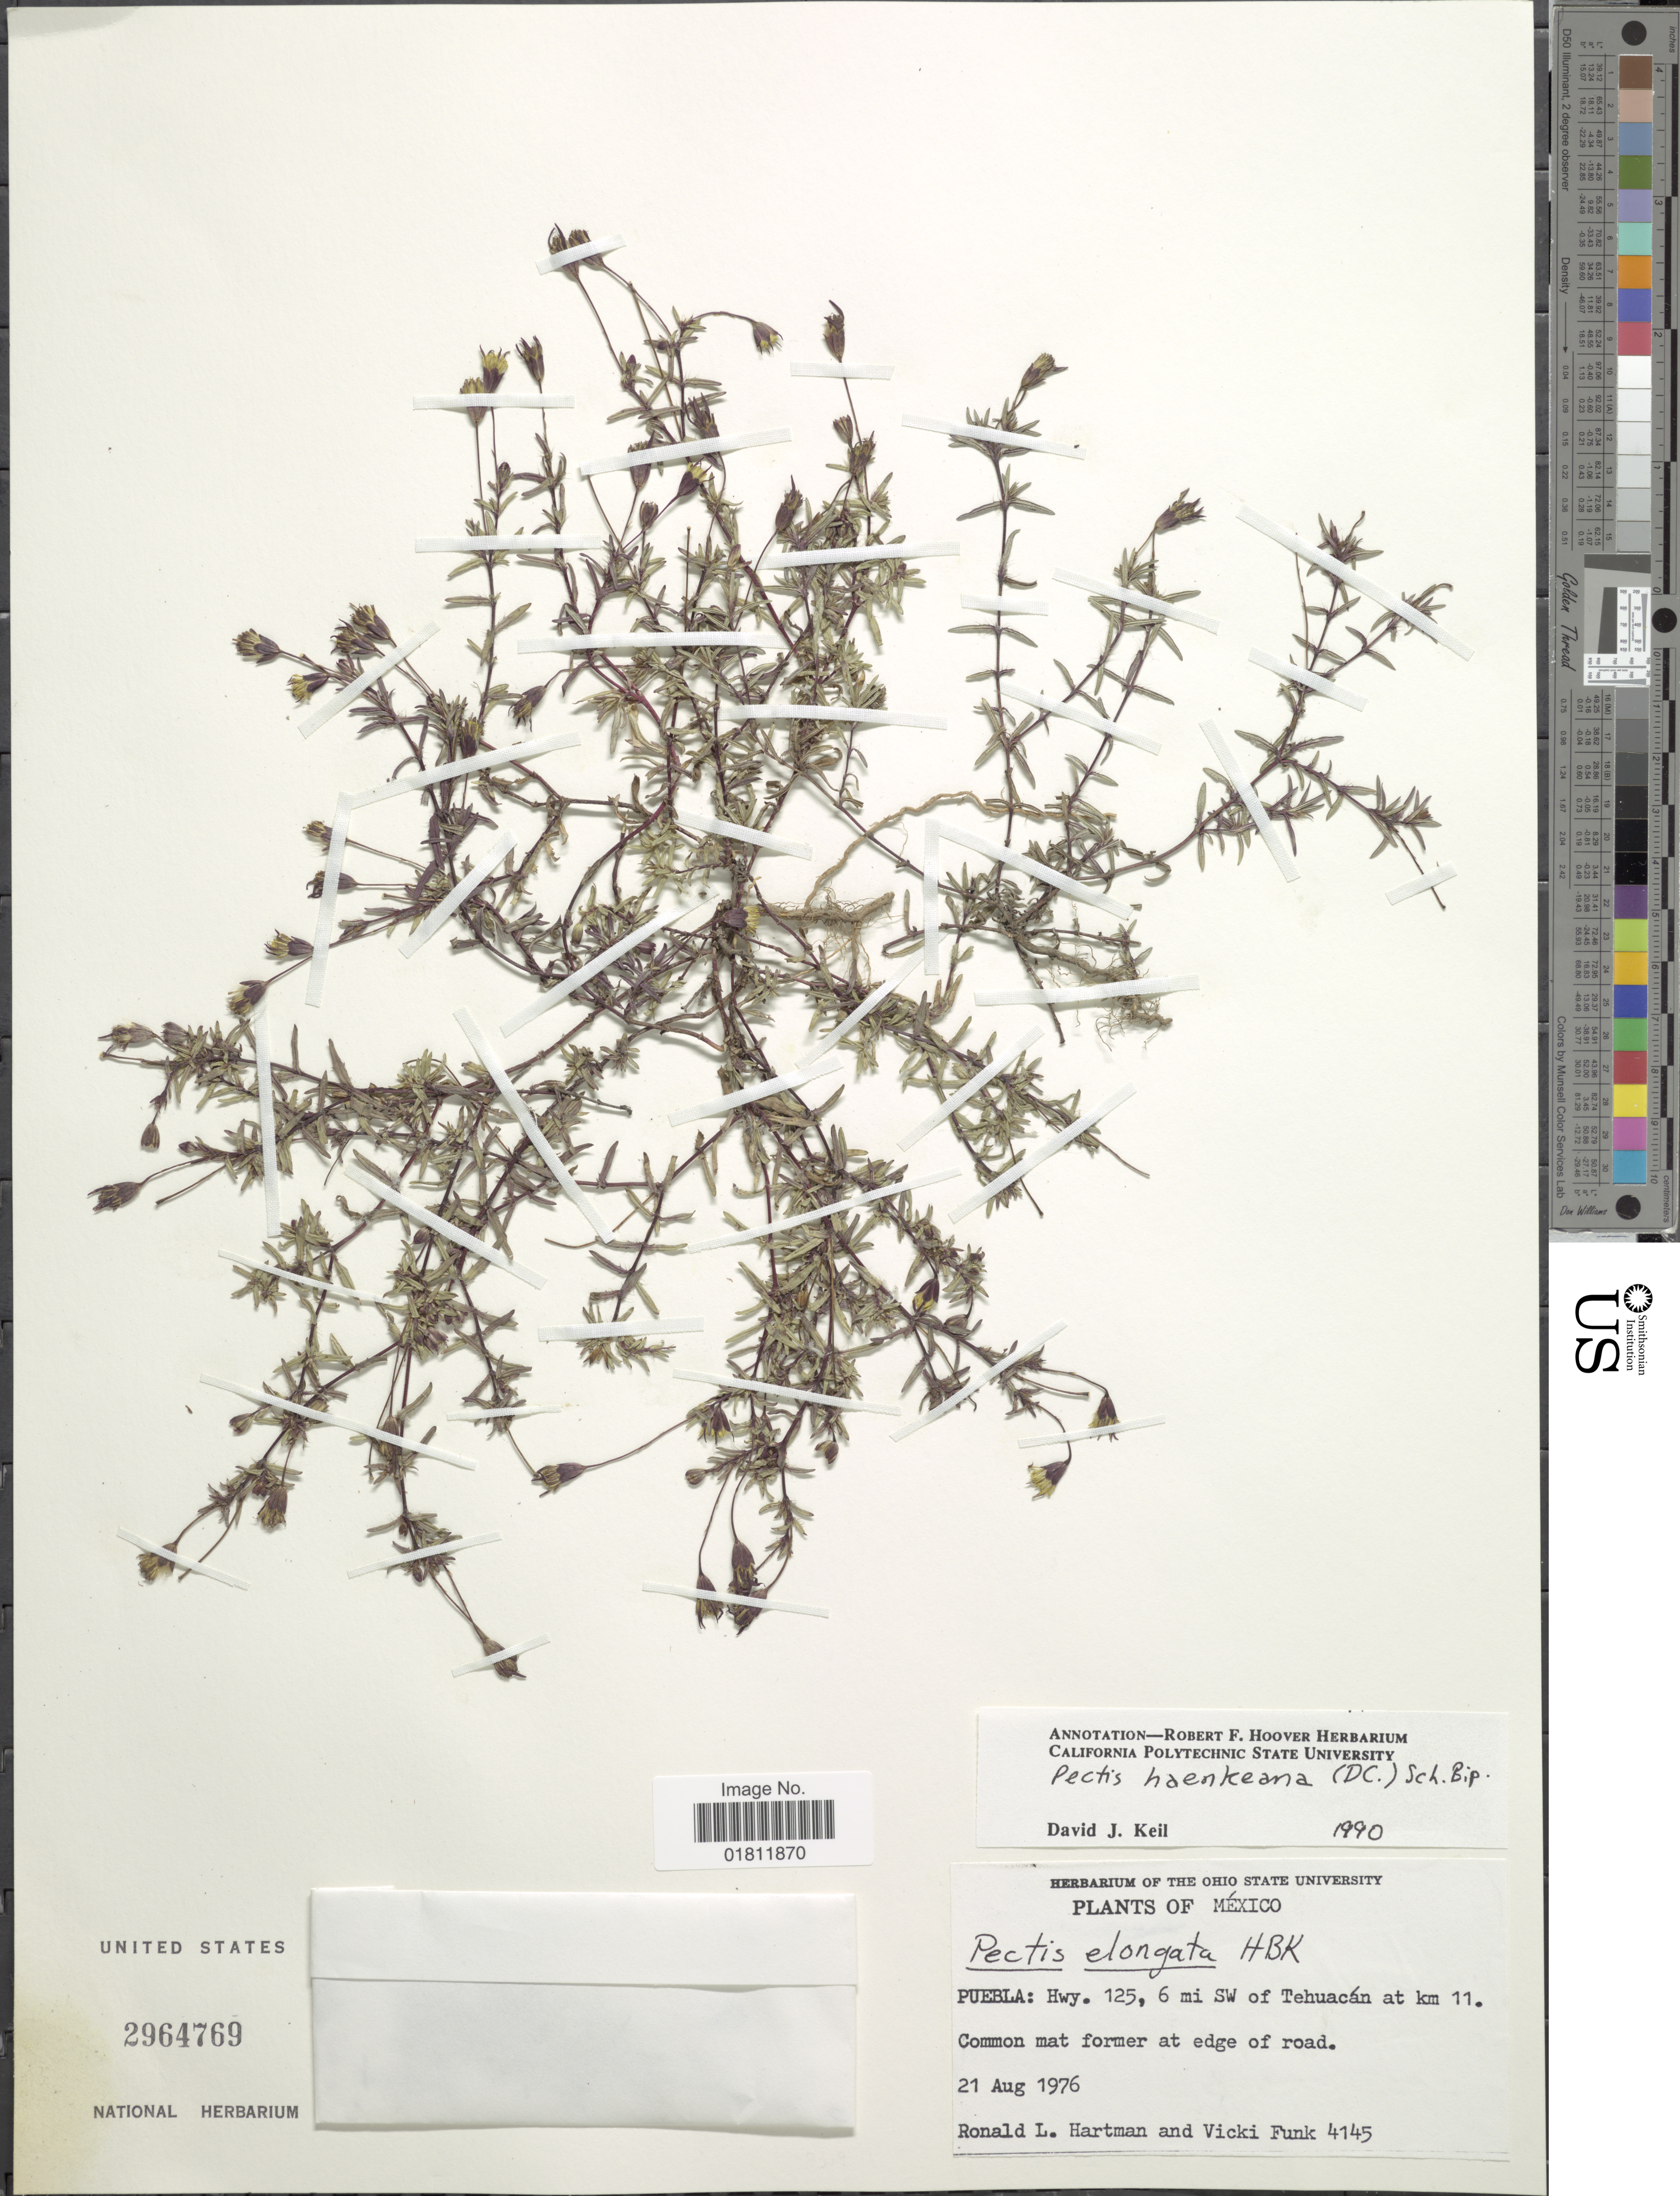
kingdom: Plantae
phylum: Tracheophyta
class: Magnoliopsida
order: Asterales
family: Asteraceae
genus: Pectis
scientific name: Pectis haenkeana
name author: (DC.) Sch. Bip.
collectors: R. L. Hartman & V. Funk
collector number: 4145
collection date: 1976-08-21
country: Mexico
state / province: Puebla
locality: Puebla: Hwy. 125, 6 mi SW of Tehuacan at km 11.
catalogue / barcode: US 2964769